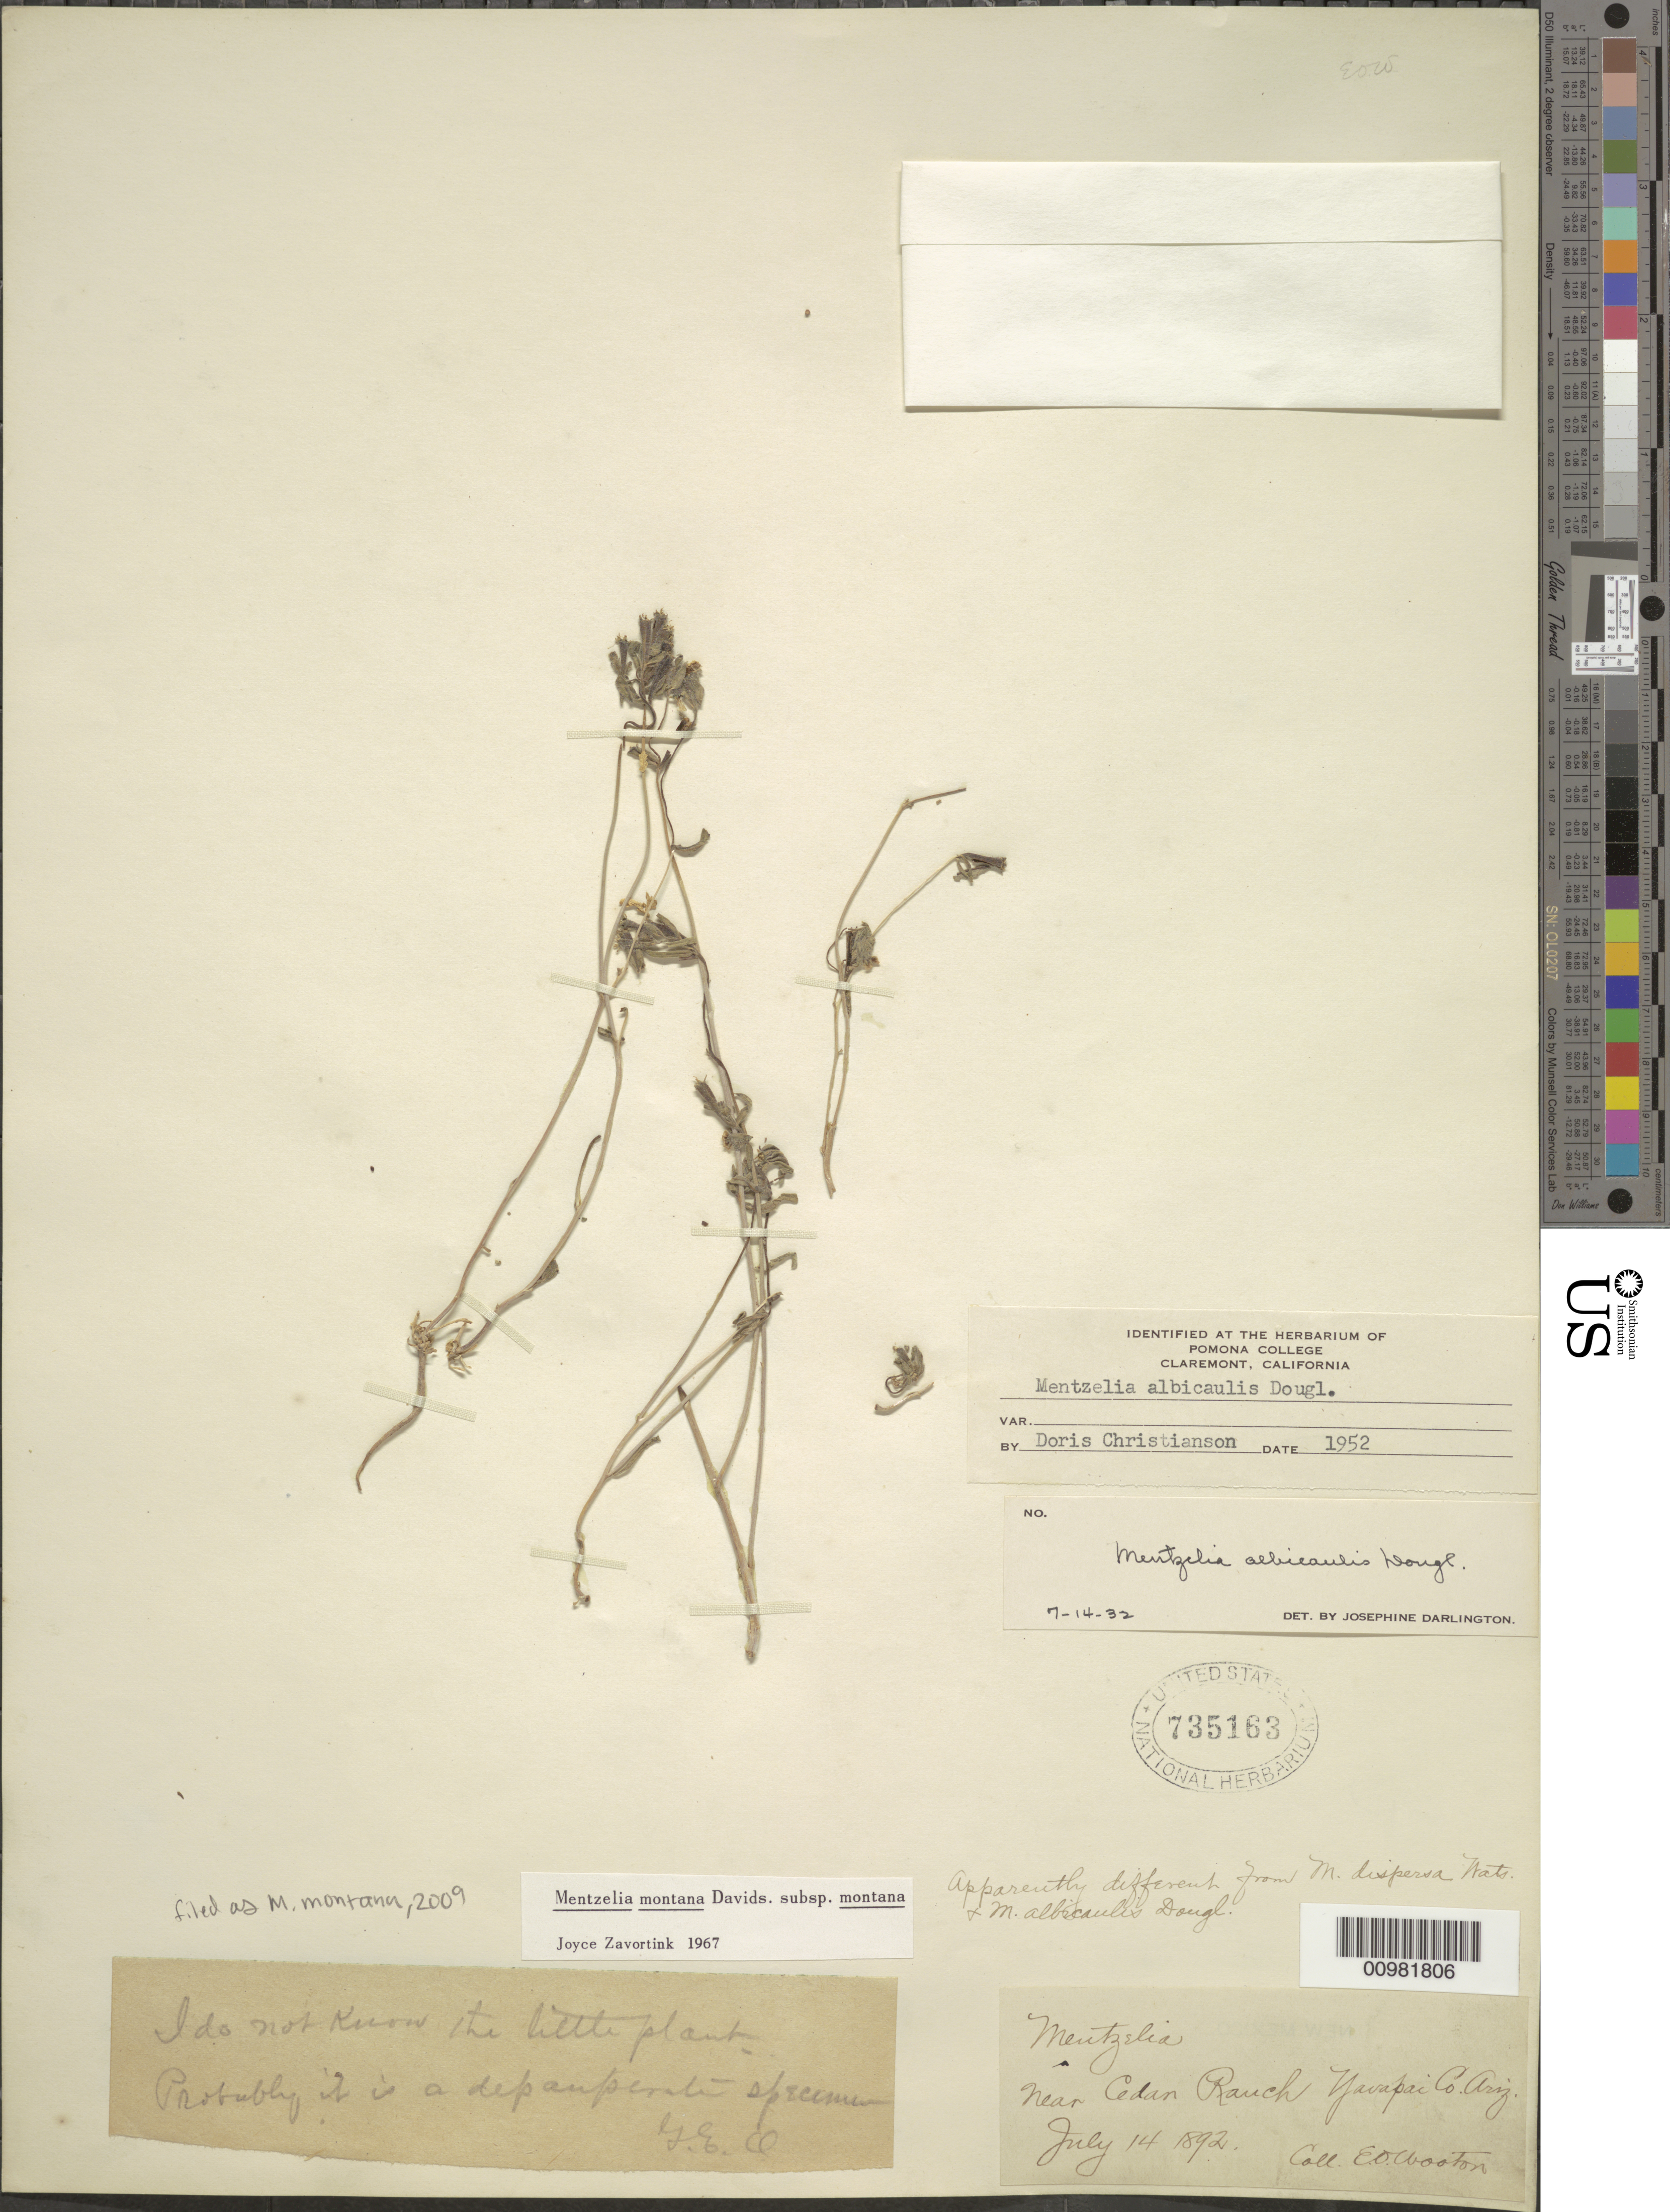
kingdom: Plantae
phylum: Tracheophyta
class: Magnoliopsida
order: Cornales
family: Loasaceae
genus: Mentzelia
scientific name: Mentzelia montana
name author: (Davidson) Davidson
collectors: E. O. Wooton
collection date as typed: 14 Jul 1892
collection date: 1892-07-14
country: United States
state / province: Arizona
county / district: Yavapai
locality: near Cedar Ranch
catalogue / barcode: US 735163